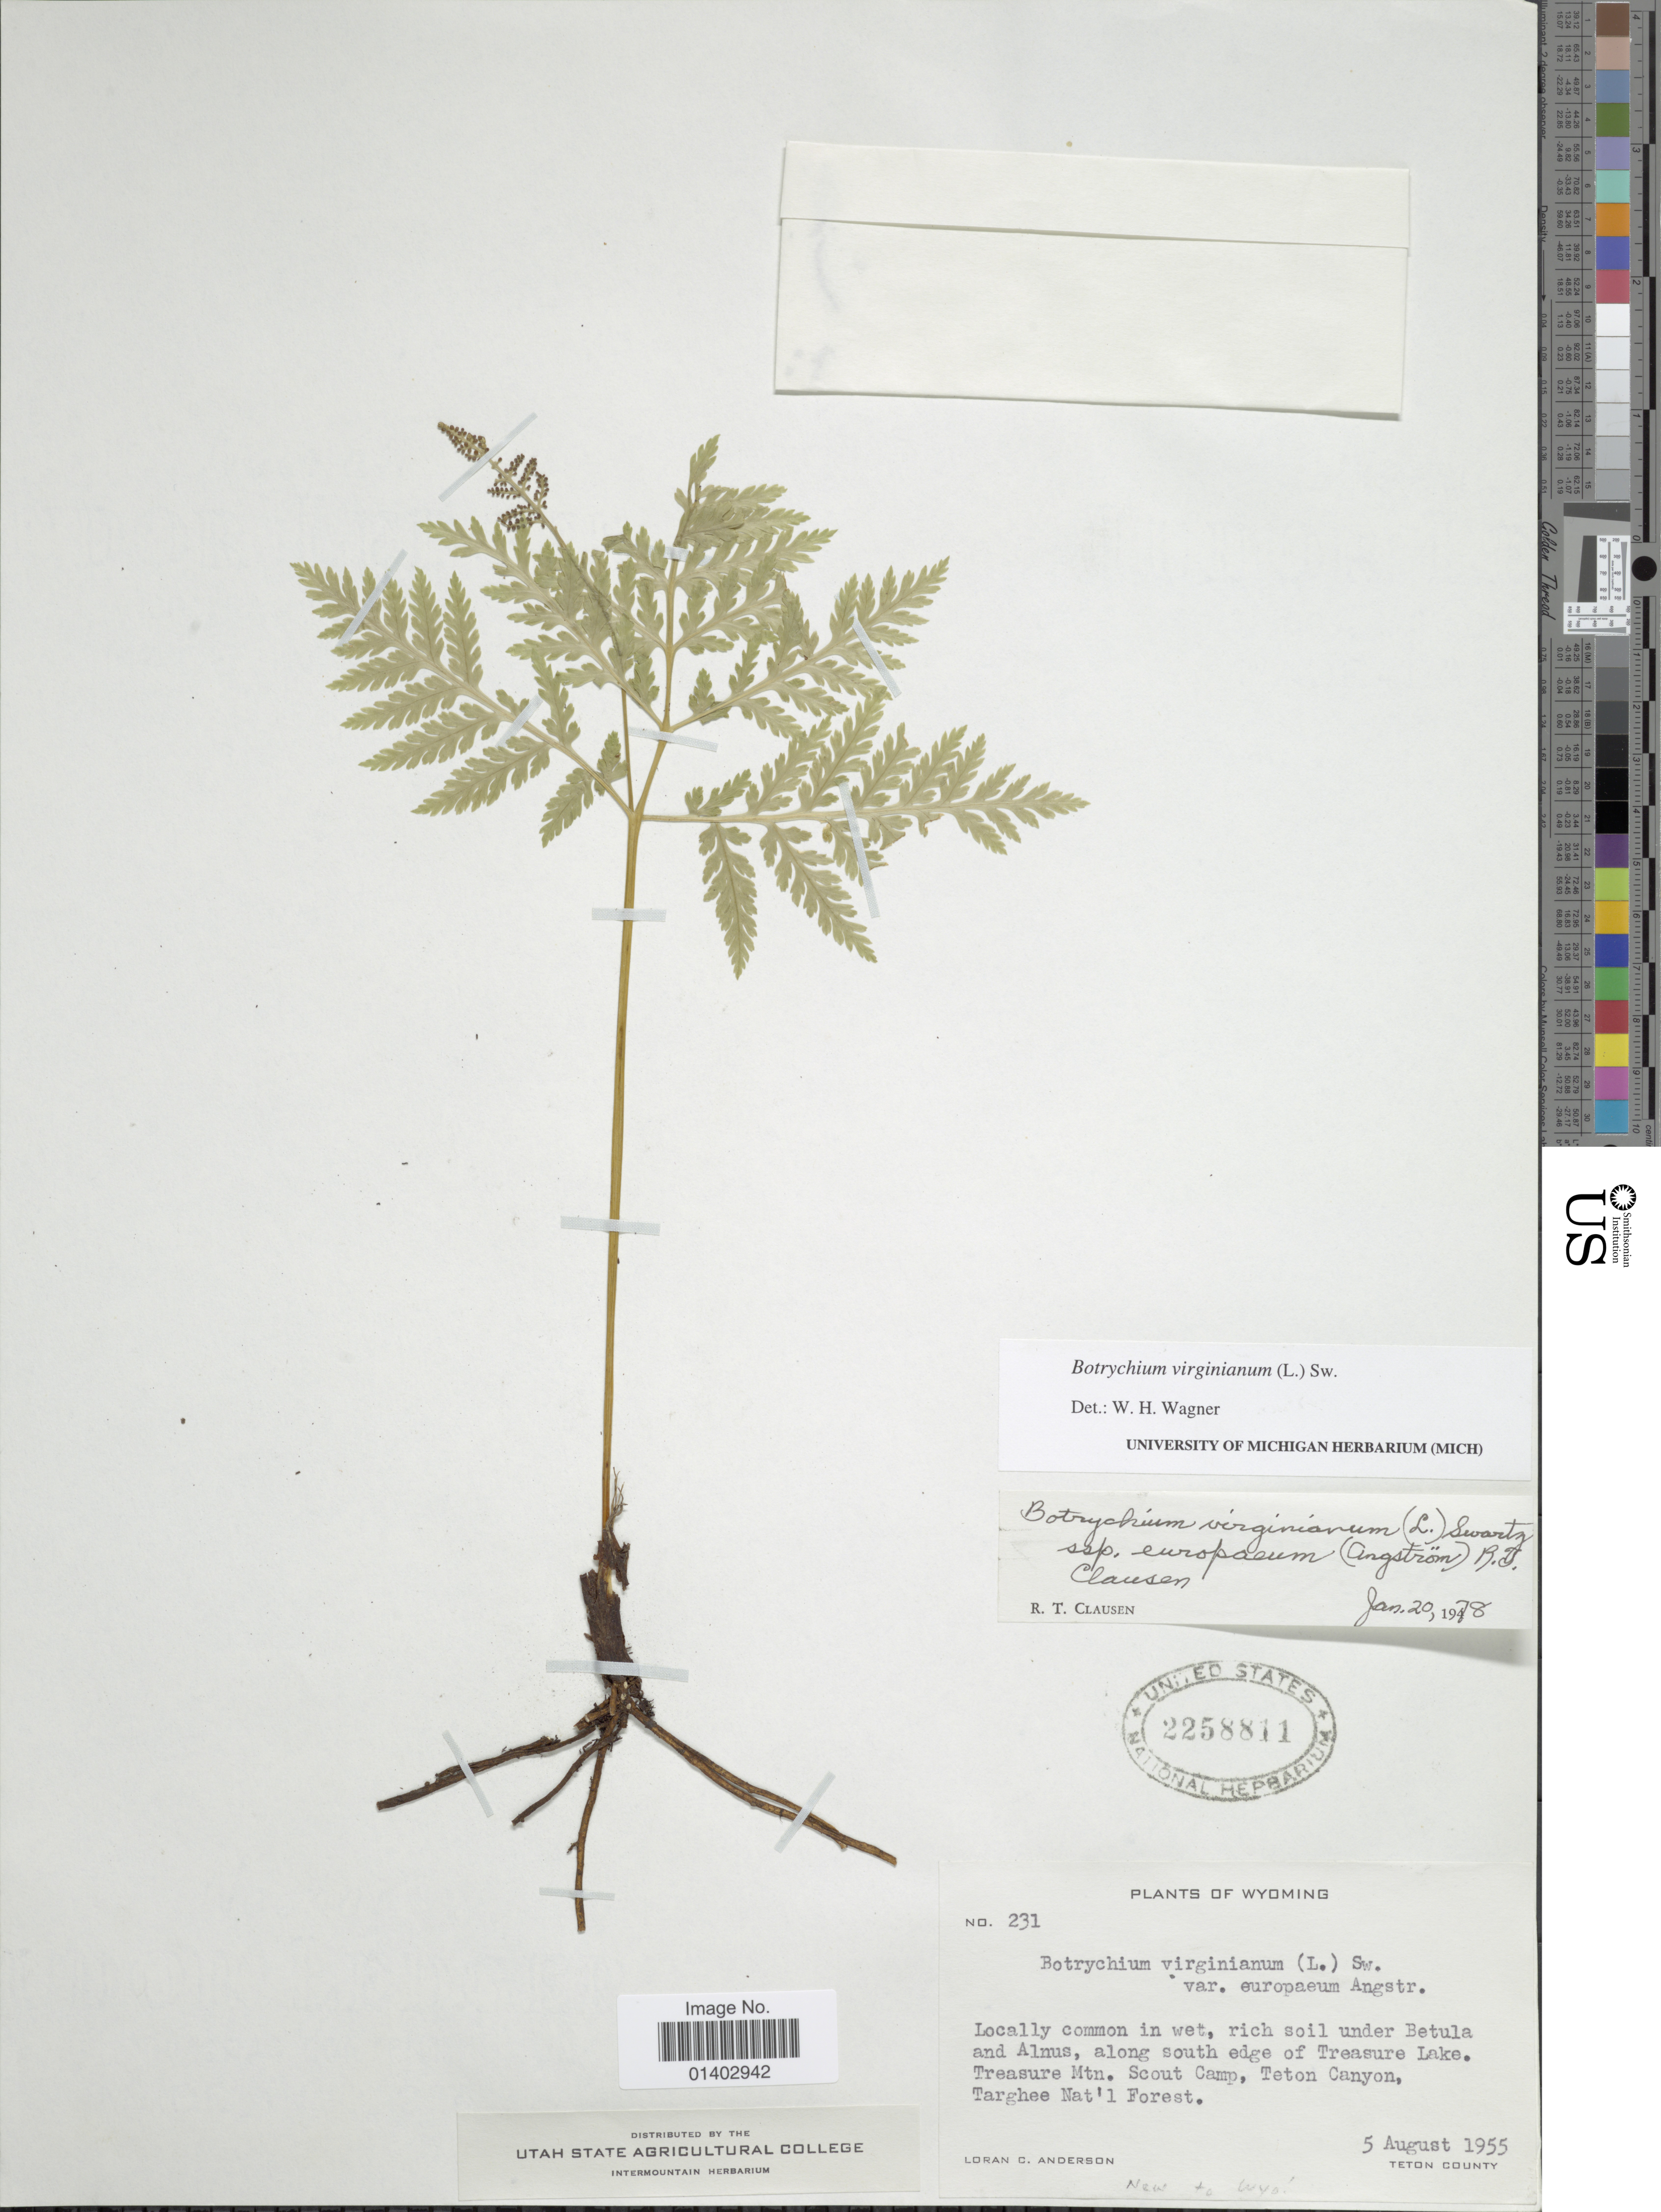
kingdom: Plantae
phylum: Tracheophyta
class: Polypodiopsida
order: Ophioglossales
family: Ophioglossaceae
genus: Botrychium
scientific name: Botrychium virginianum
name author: (L.) Sw.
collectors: L. C. Anderson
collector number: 231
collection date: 1955-08-05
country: United States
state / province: Wyoming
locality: Locally common in wet, rich soil under Betula and Alnus, along south edge of Treasure Lake. Treasure mtn. South Camp, Teton Canyon, Targhee Nat'l Forest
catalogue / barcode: US 2258811